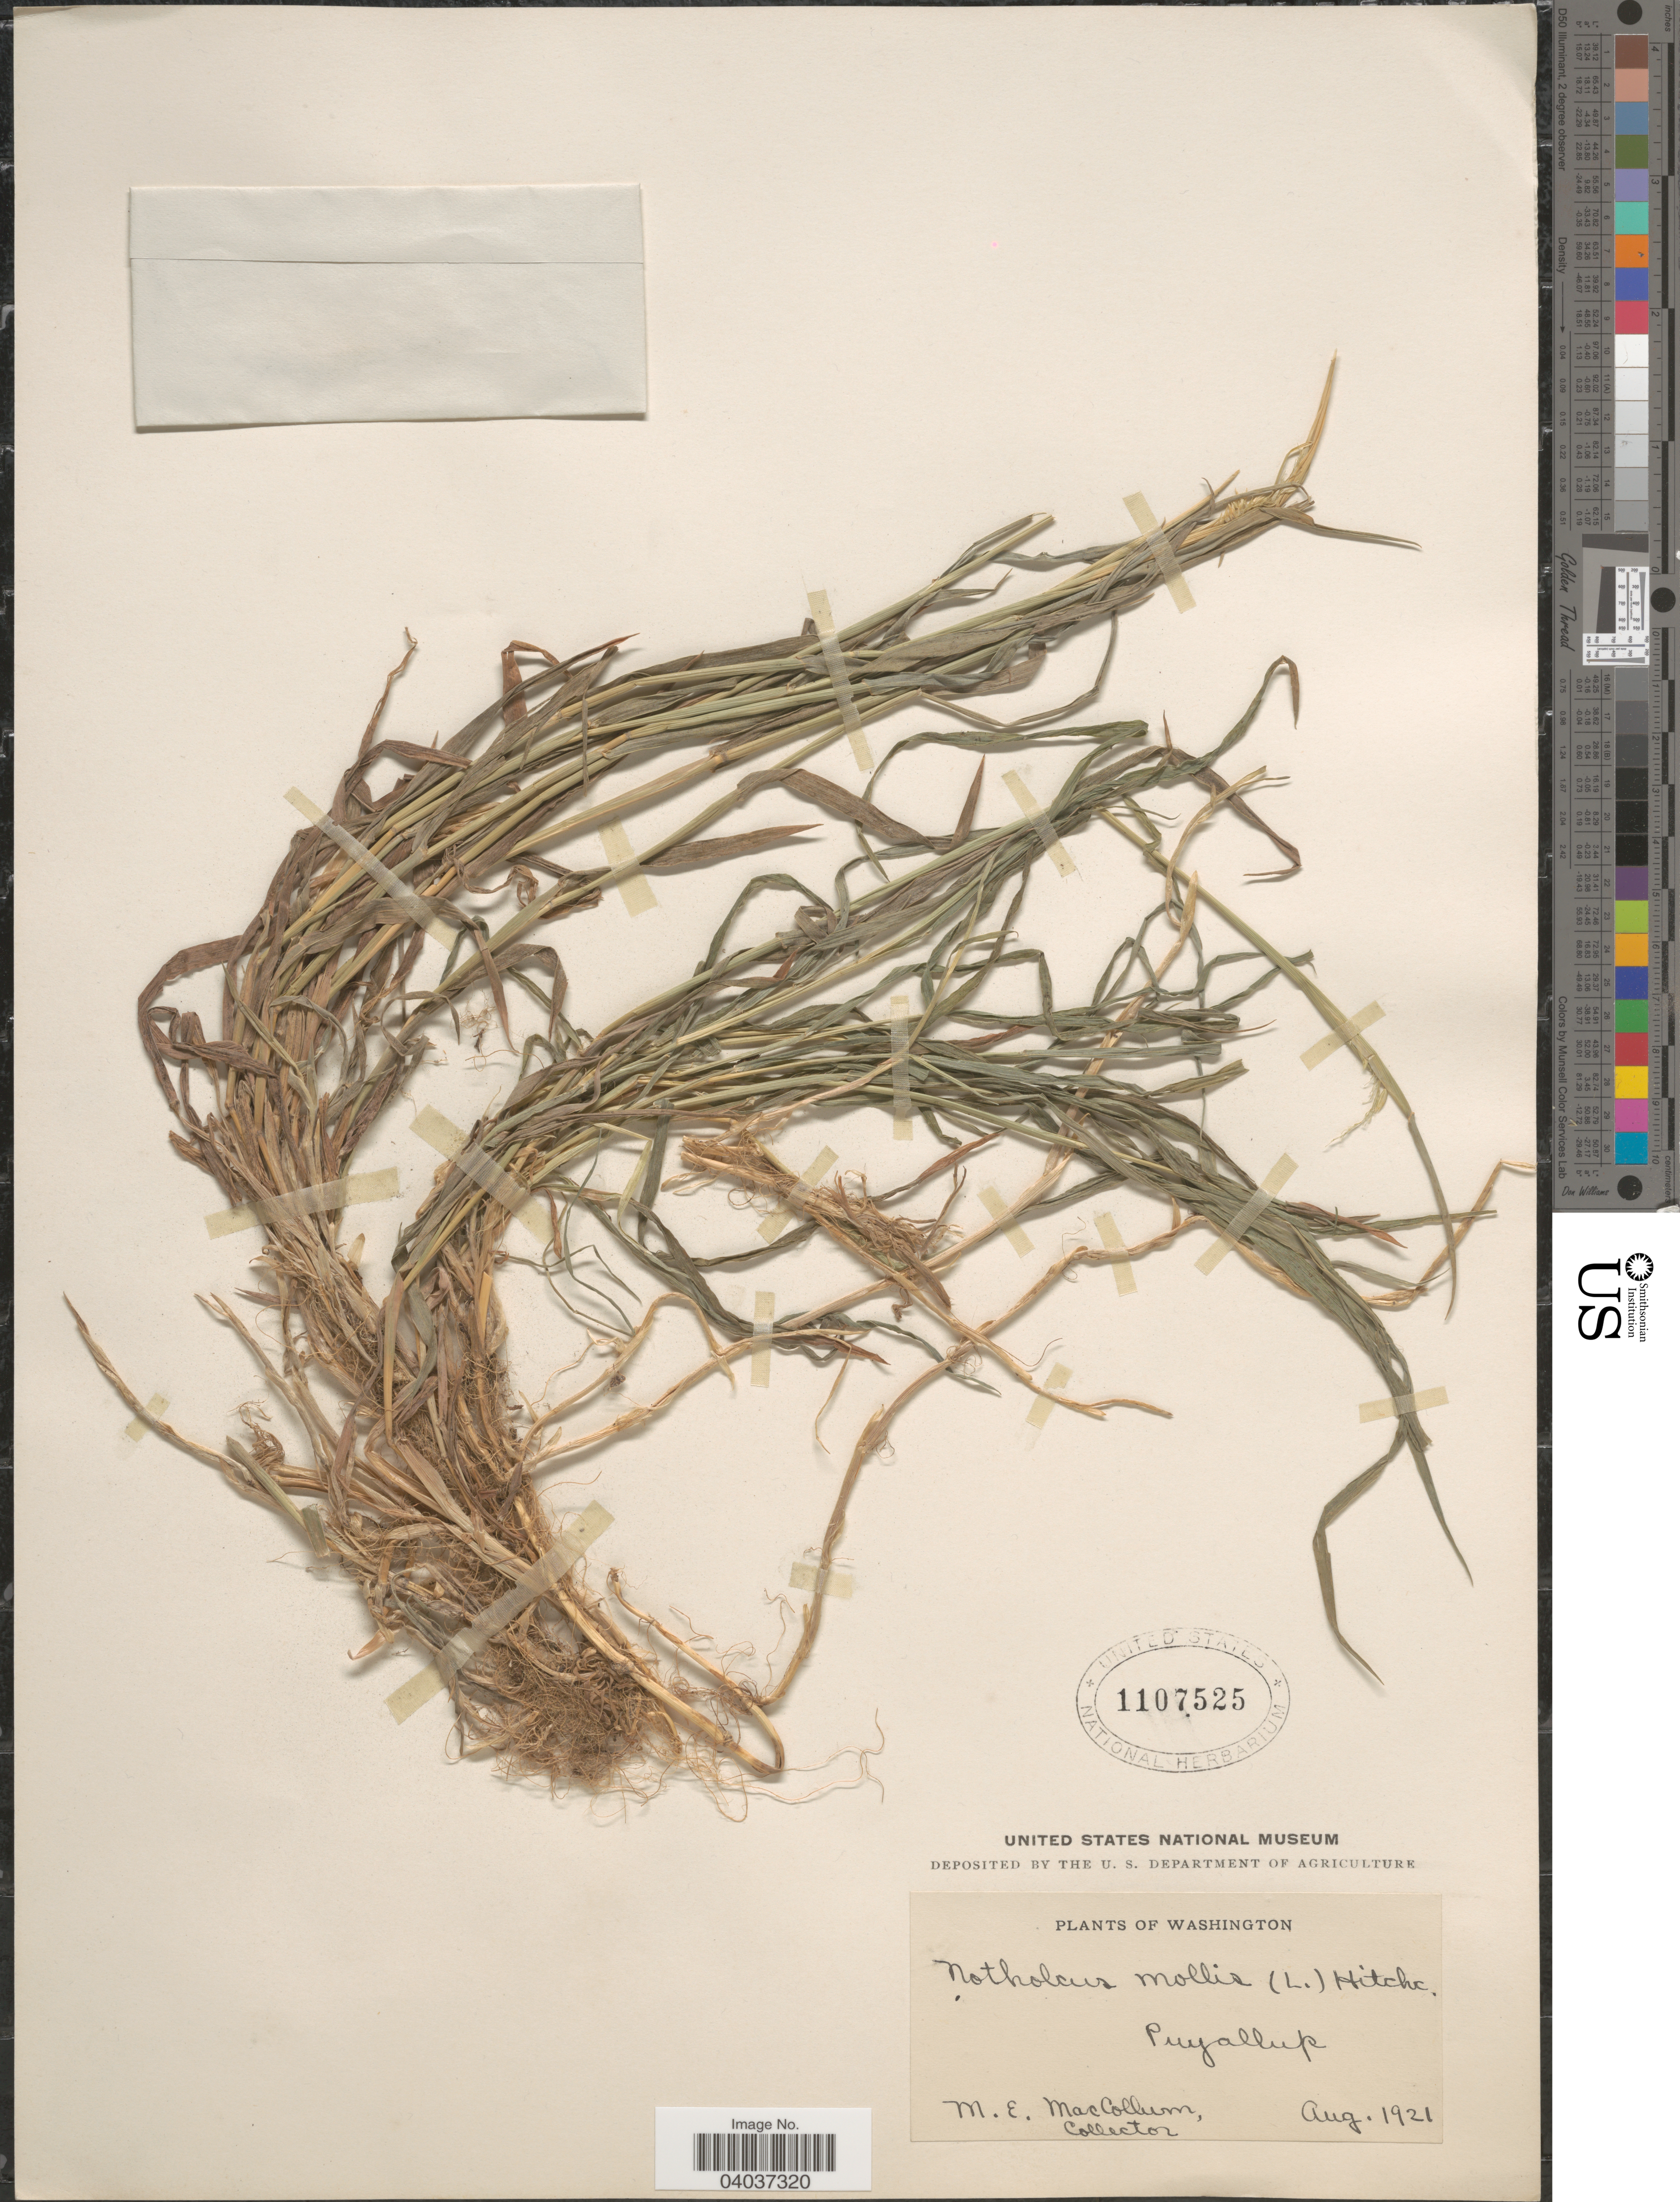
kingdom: Plantae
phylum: Tracheophyta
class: Liliopsida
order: Poales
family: Poaceae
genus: Holcus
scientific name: Holcus mollis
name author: L.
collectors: M. MacCollum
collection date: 1921-08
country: United States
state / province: Washington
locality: Puyallup.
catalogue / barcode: US 1107525